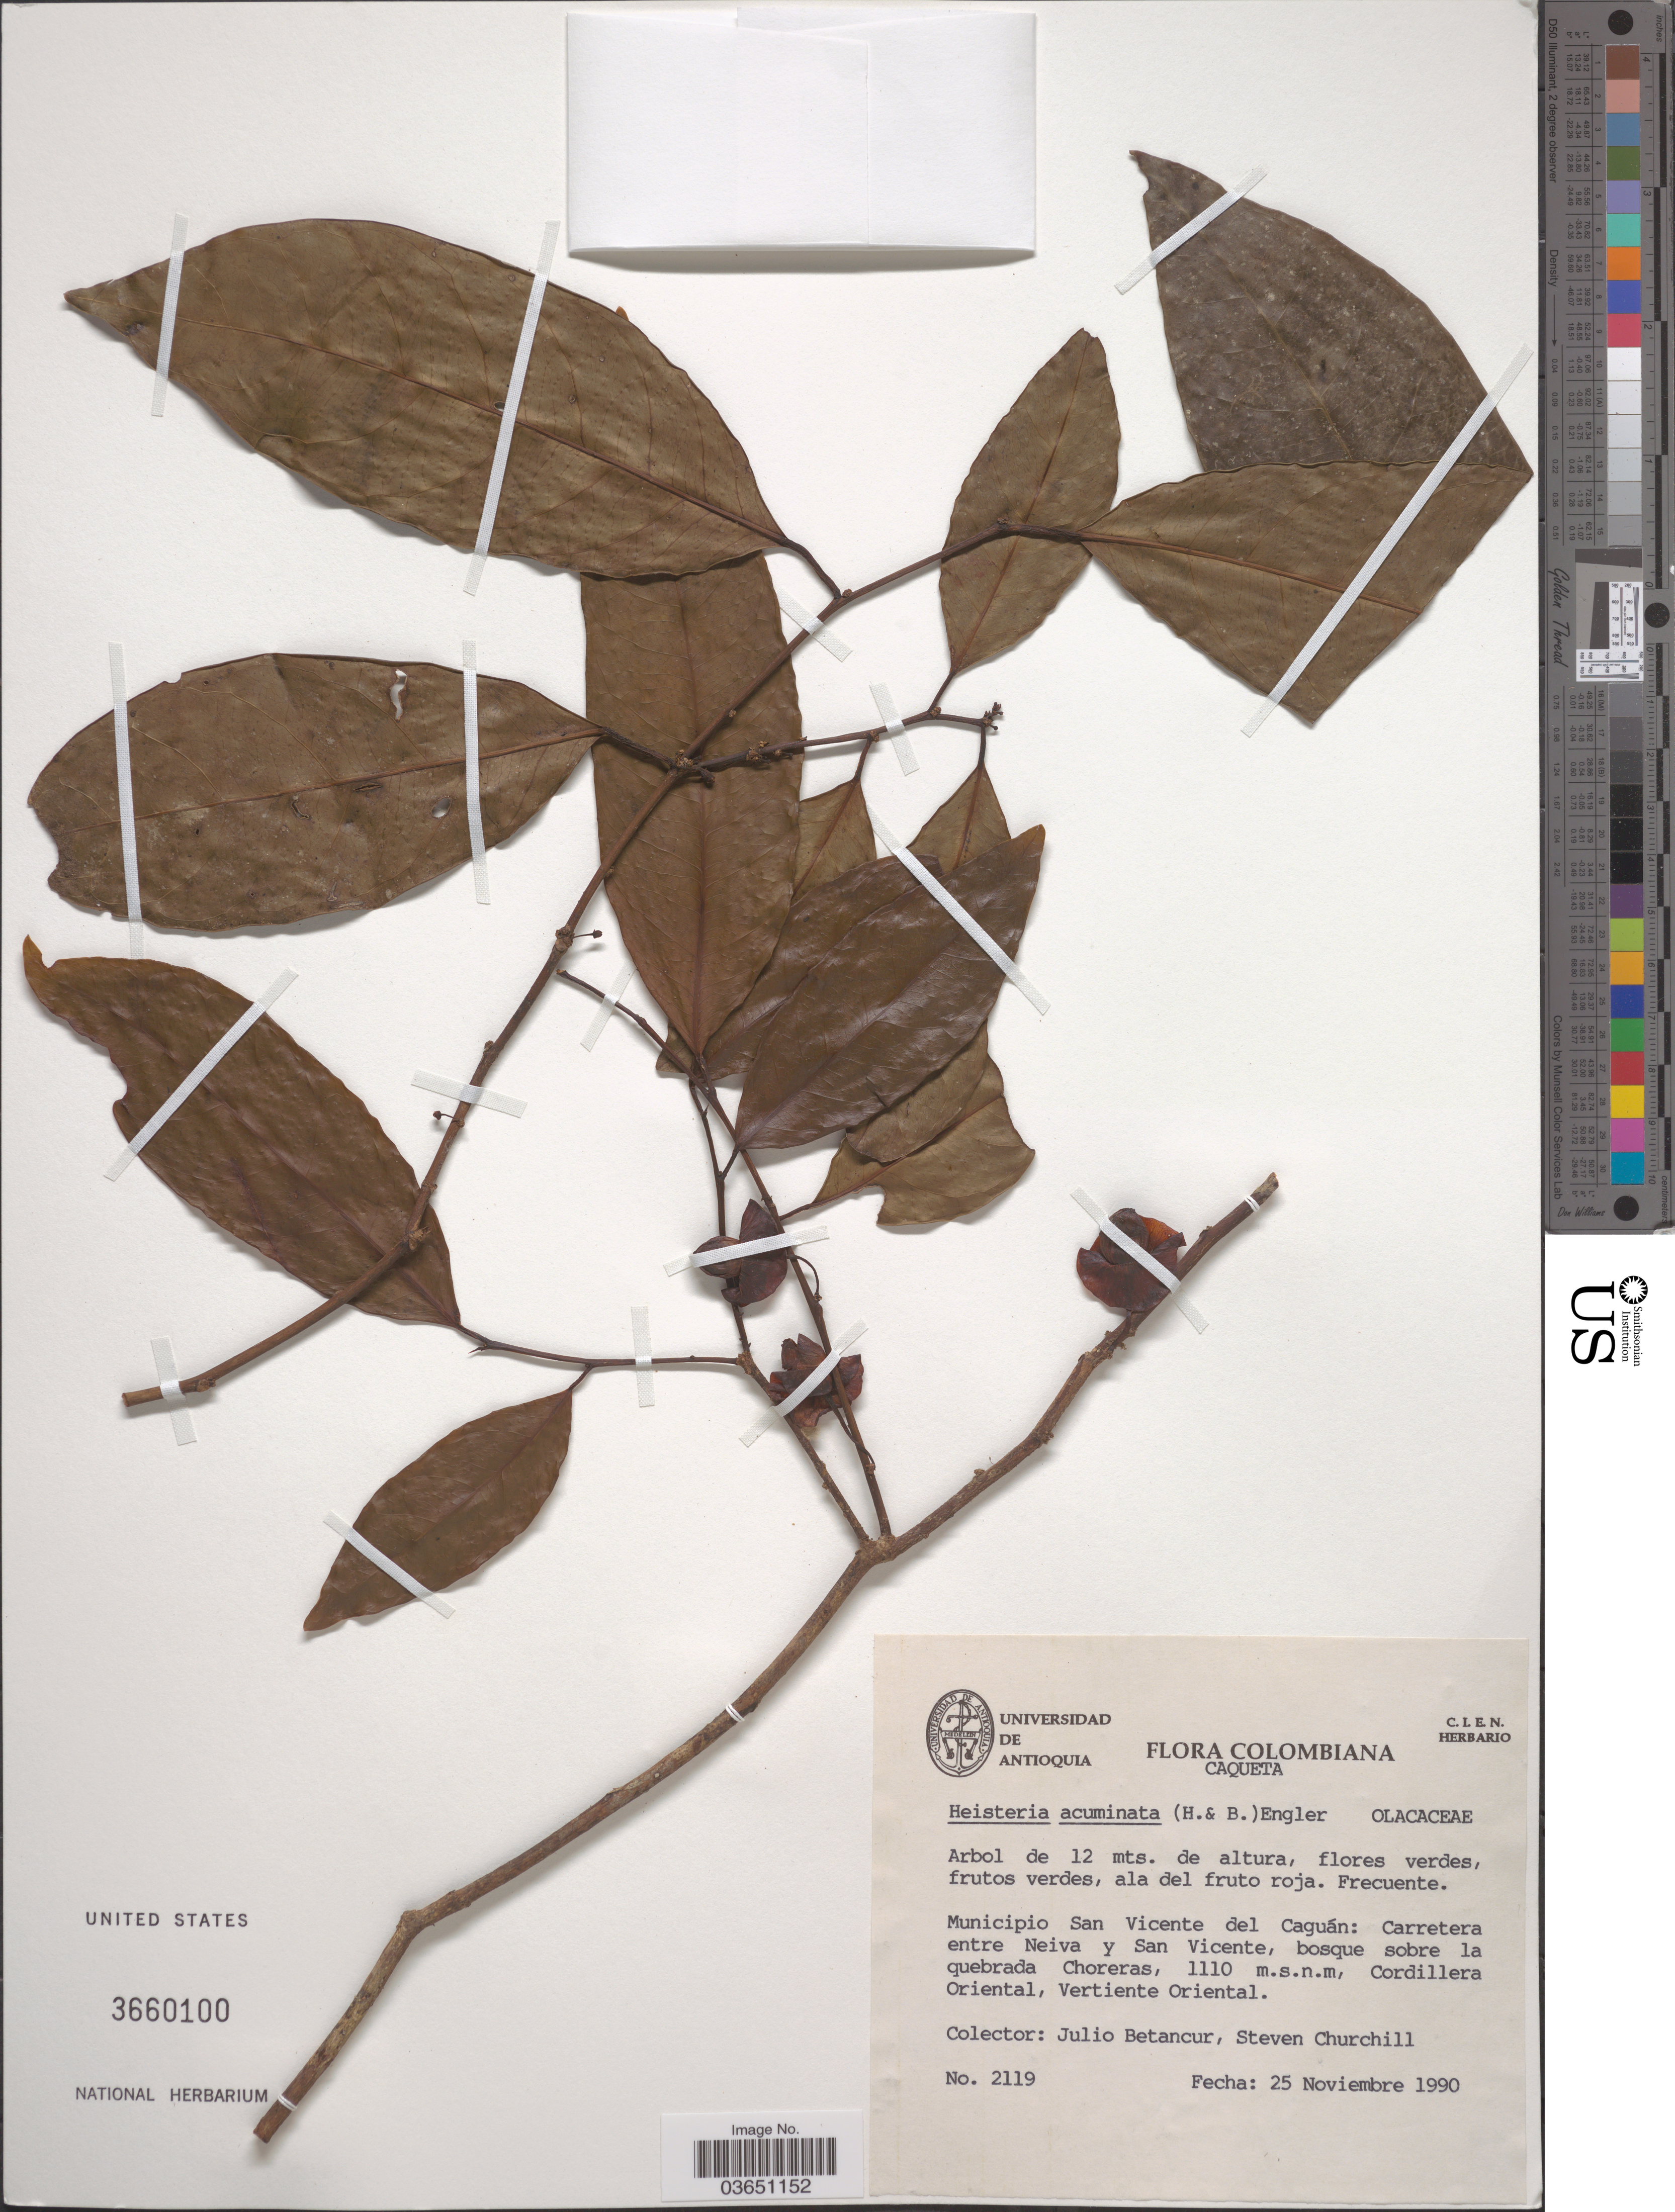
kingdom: Plantae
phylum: Tracheophyta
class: Magnoliopsida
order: Santalales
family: Erythropalaceae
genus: Heisteria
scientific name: Heisteria acuminata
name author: (Humb. & Bonpl.) Engl.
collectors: J. Betancur & S. Churchill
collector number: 2119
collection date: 1990-11-25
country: Colombia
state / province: Caquetá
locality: Municipio San Vicente del Caguán: Carretera entre Neiva y San Vicente, bosque sobre la quebrada Choreras, Cordillera Oriental, Vertiente Oriental.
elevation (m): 1110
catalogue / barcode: US 3660100